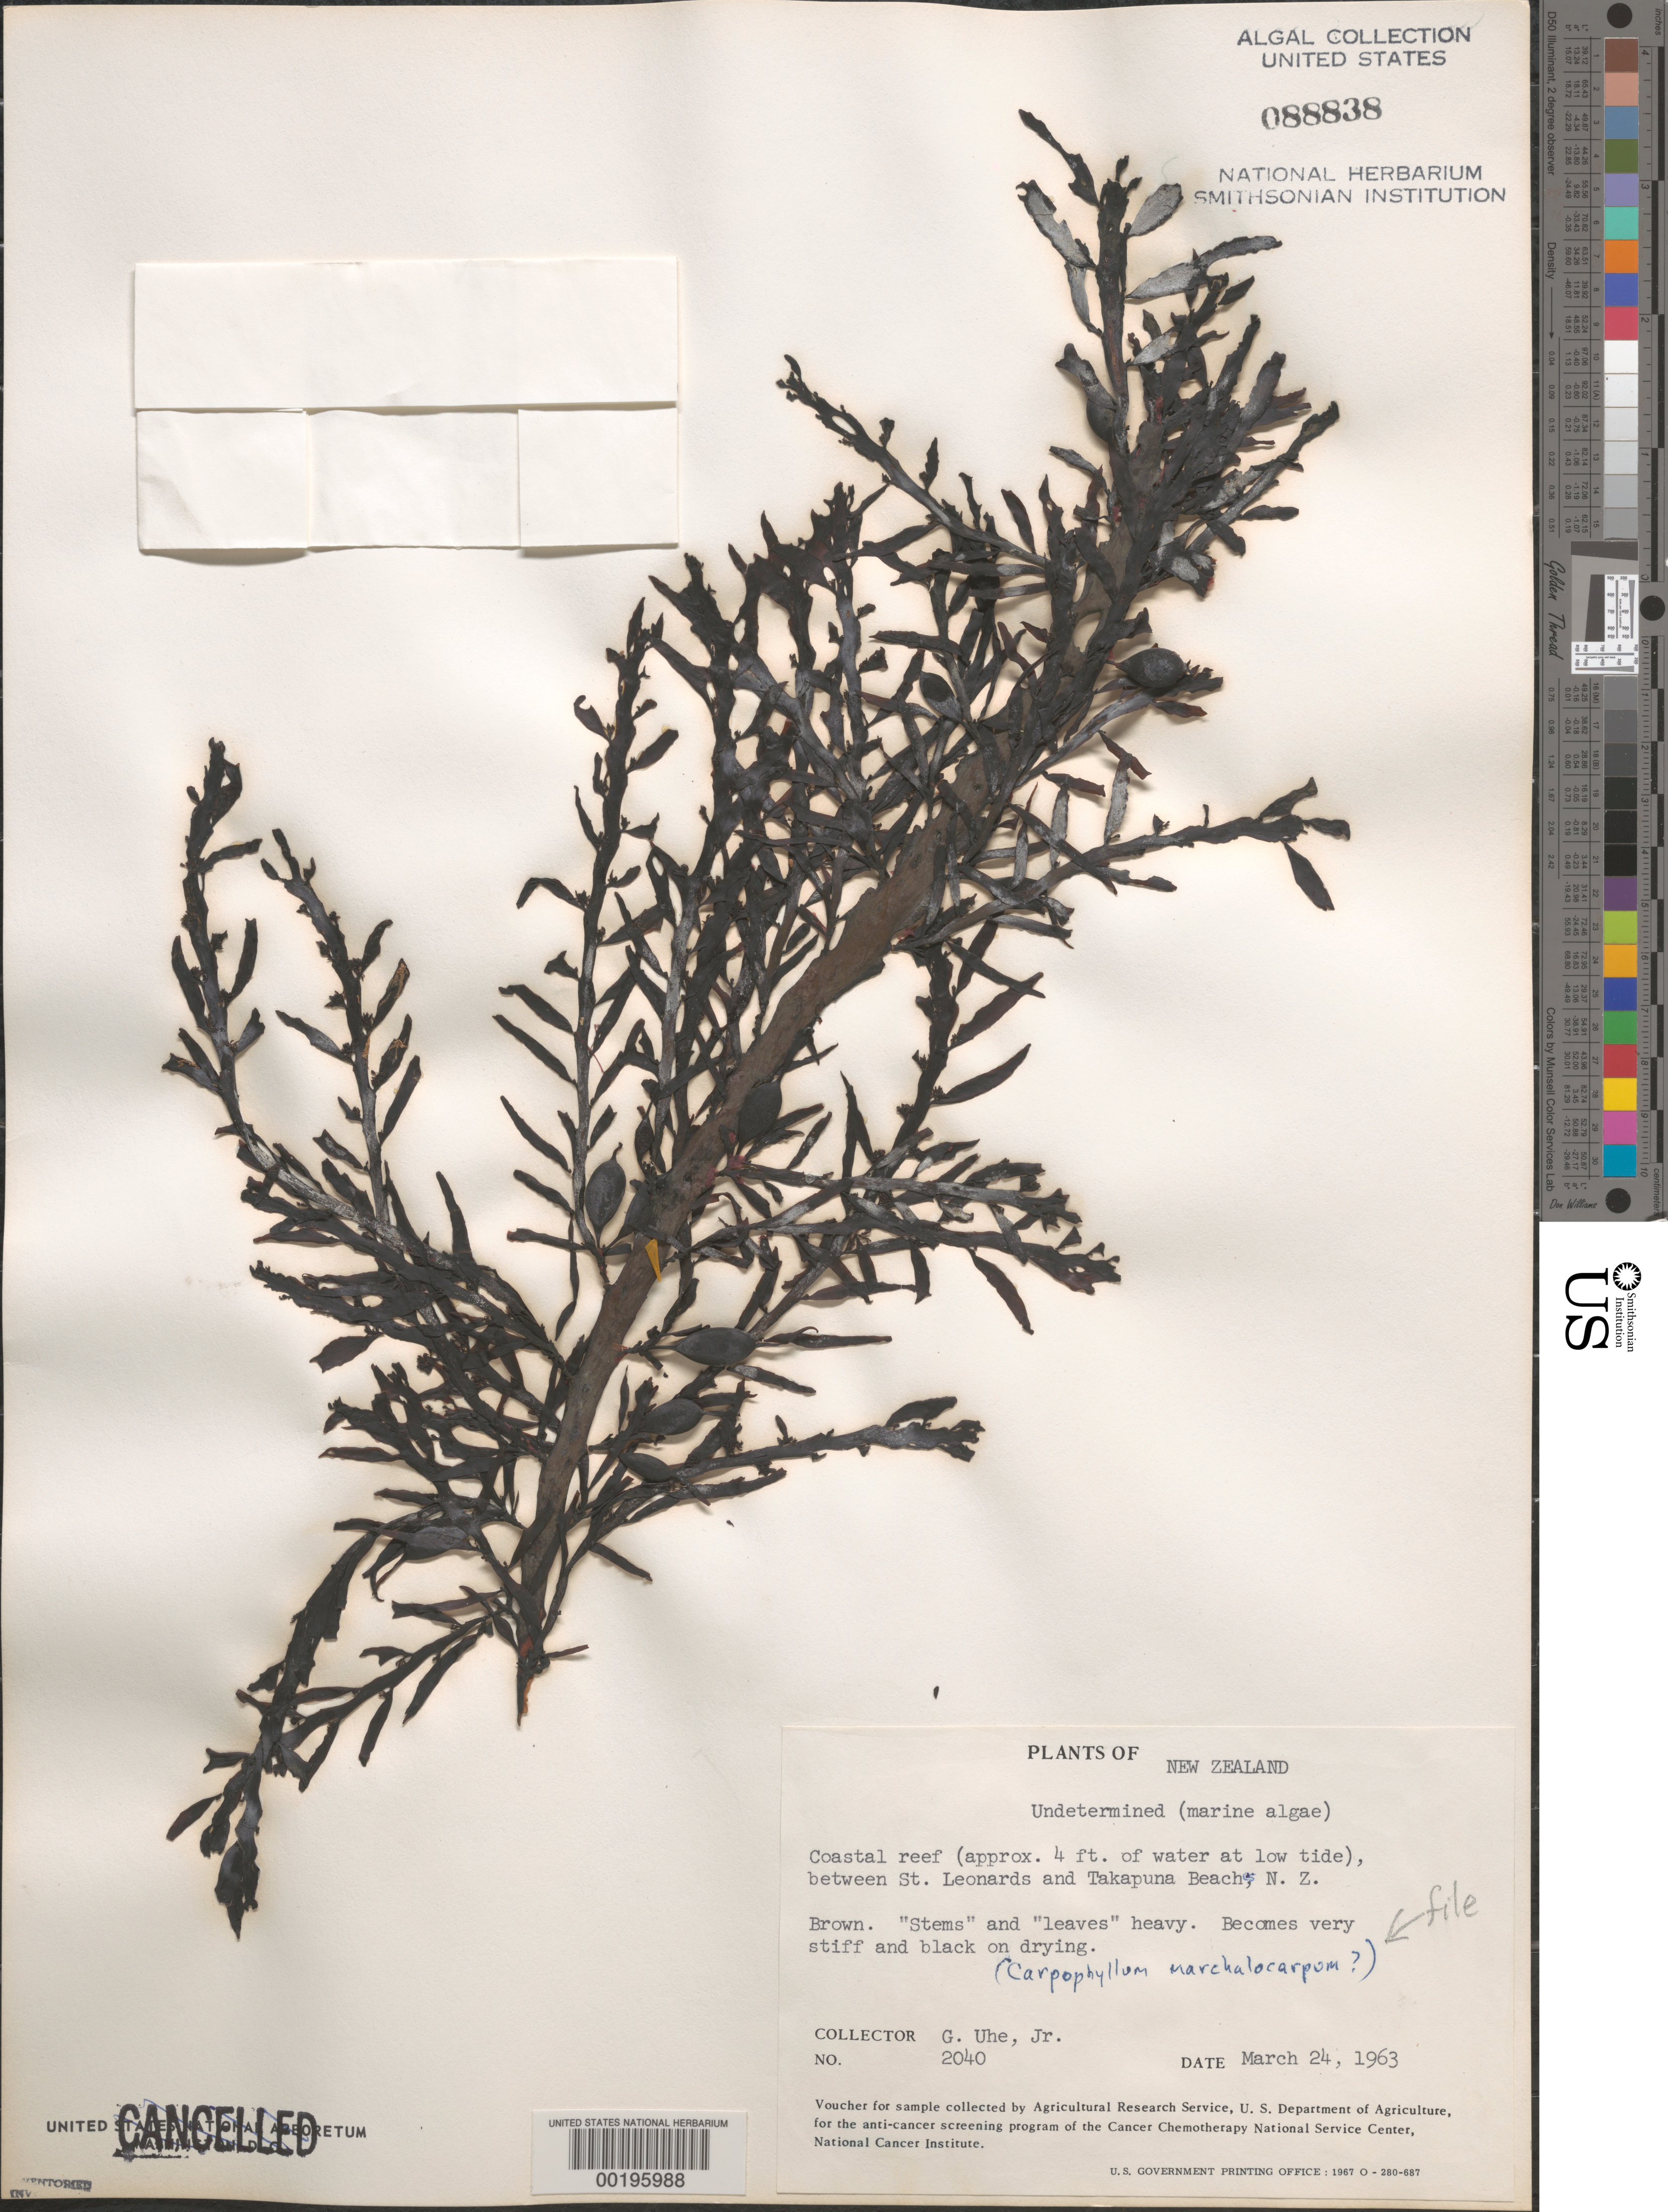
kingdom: Chromista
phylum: Ochrophyta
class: Phaeophyceae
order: Fucales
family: Sargassaceae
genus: Carpophyllum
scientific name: Carpophyllum maschalocarpum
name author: (Turner) Grev.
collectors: G. Uhe Jr.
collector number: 2040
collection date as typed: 24 Mar 1963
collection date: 1963-03-24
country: New Zealand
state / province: Auckland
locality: Between takapuna and st. leonards beaches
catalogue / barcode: US 88838